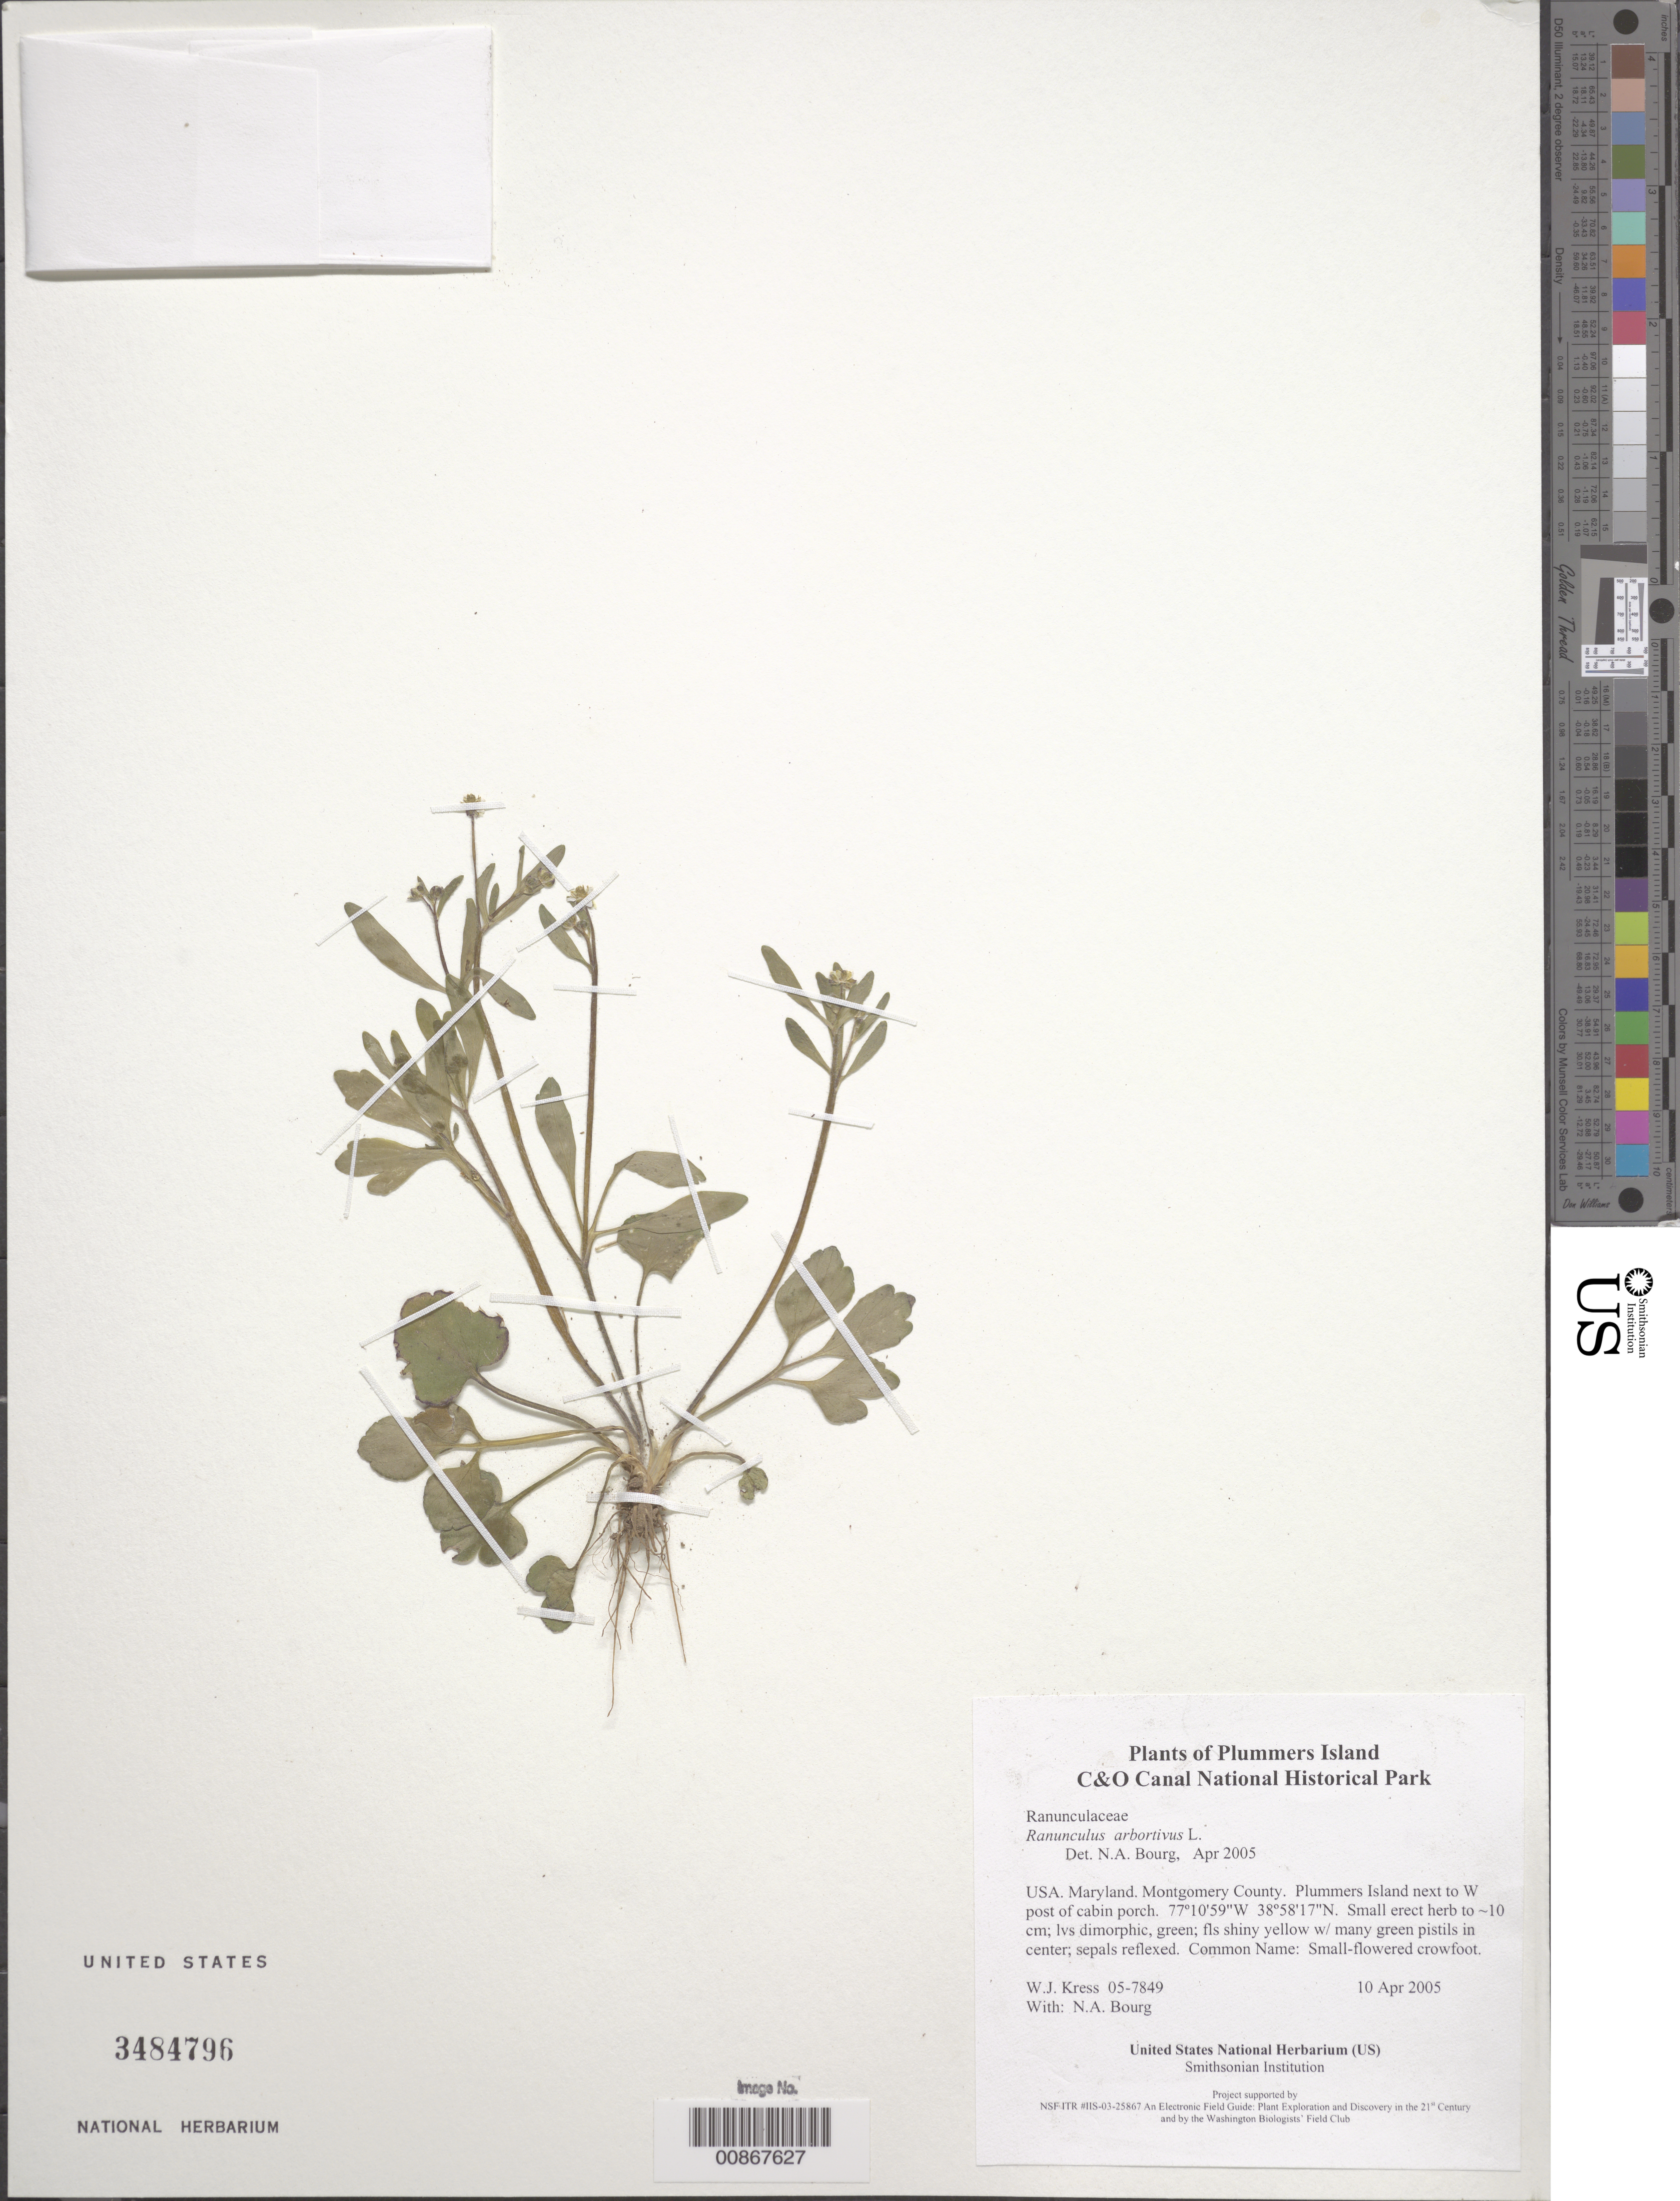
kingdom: Plantae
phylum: Tracheophyta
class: Magnoliopsida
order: Ranunculales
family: Ranunculaceae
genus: Ranunculus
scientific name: Ranunculus abortivus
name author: L.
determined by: Bourg, N. A.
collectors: W. J. Kress & N. A. Bourg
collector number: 05-7849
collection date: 2005-04-10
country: United States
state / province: Maryland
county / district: Montgomery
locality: Chesapeake and Ohio Canal National Historical Park, Plummers Island next to W post of cabin porch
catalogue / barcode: US 3484796